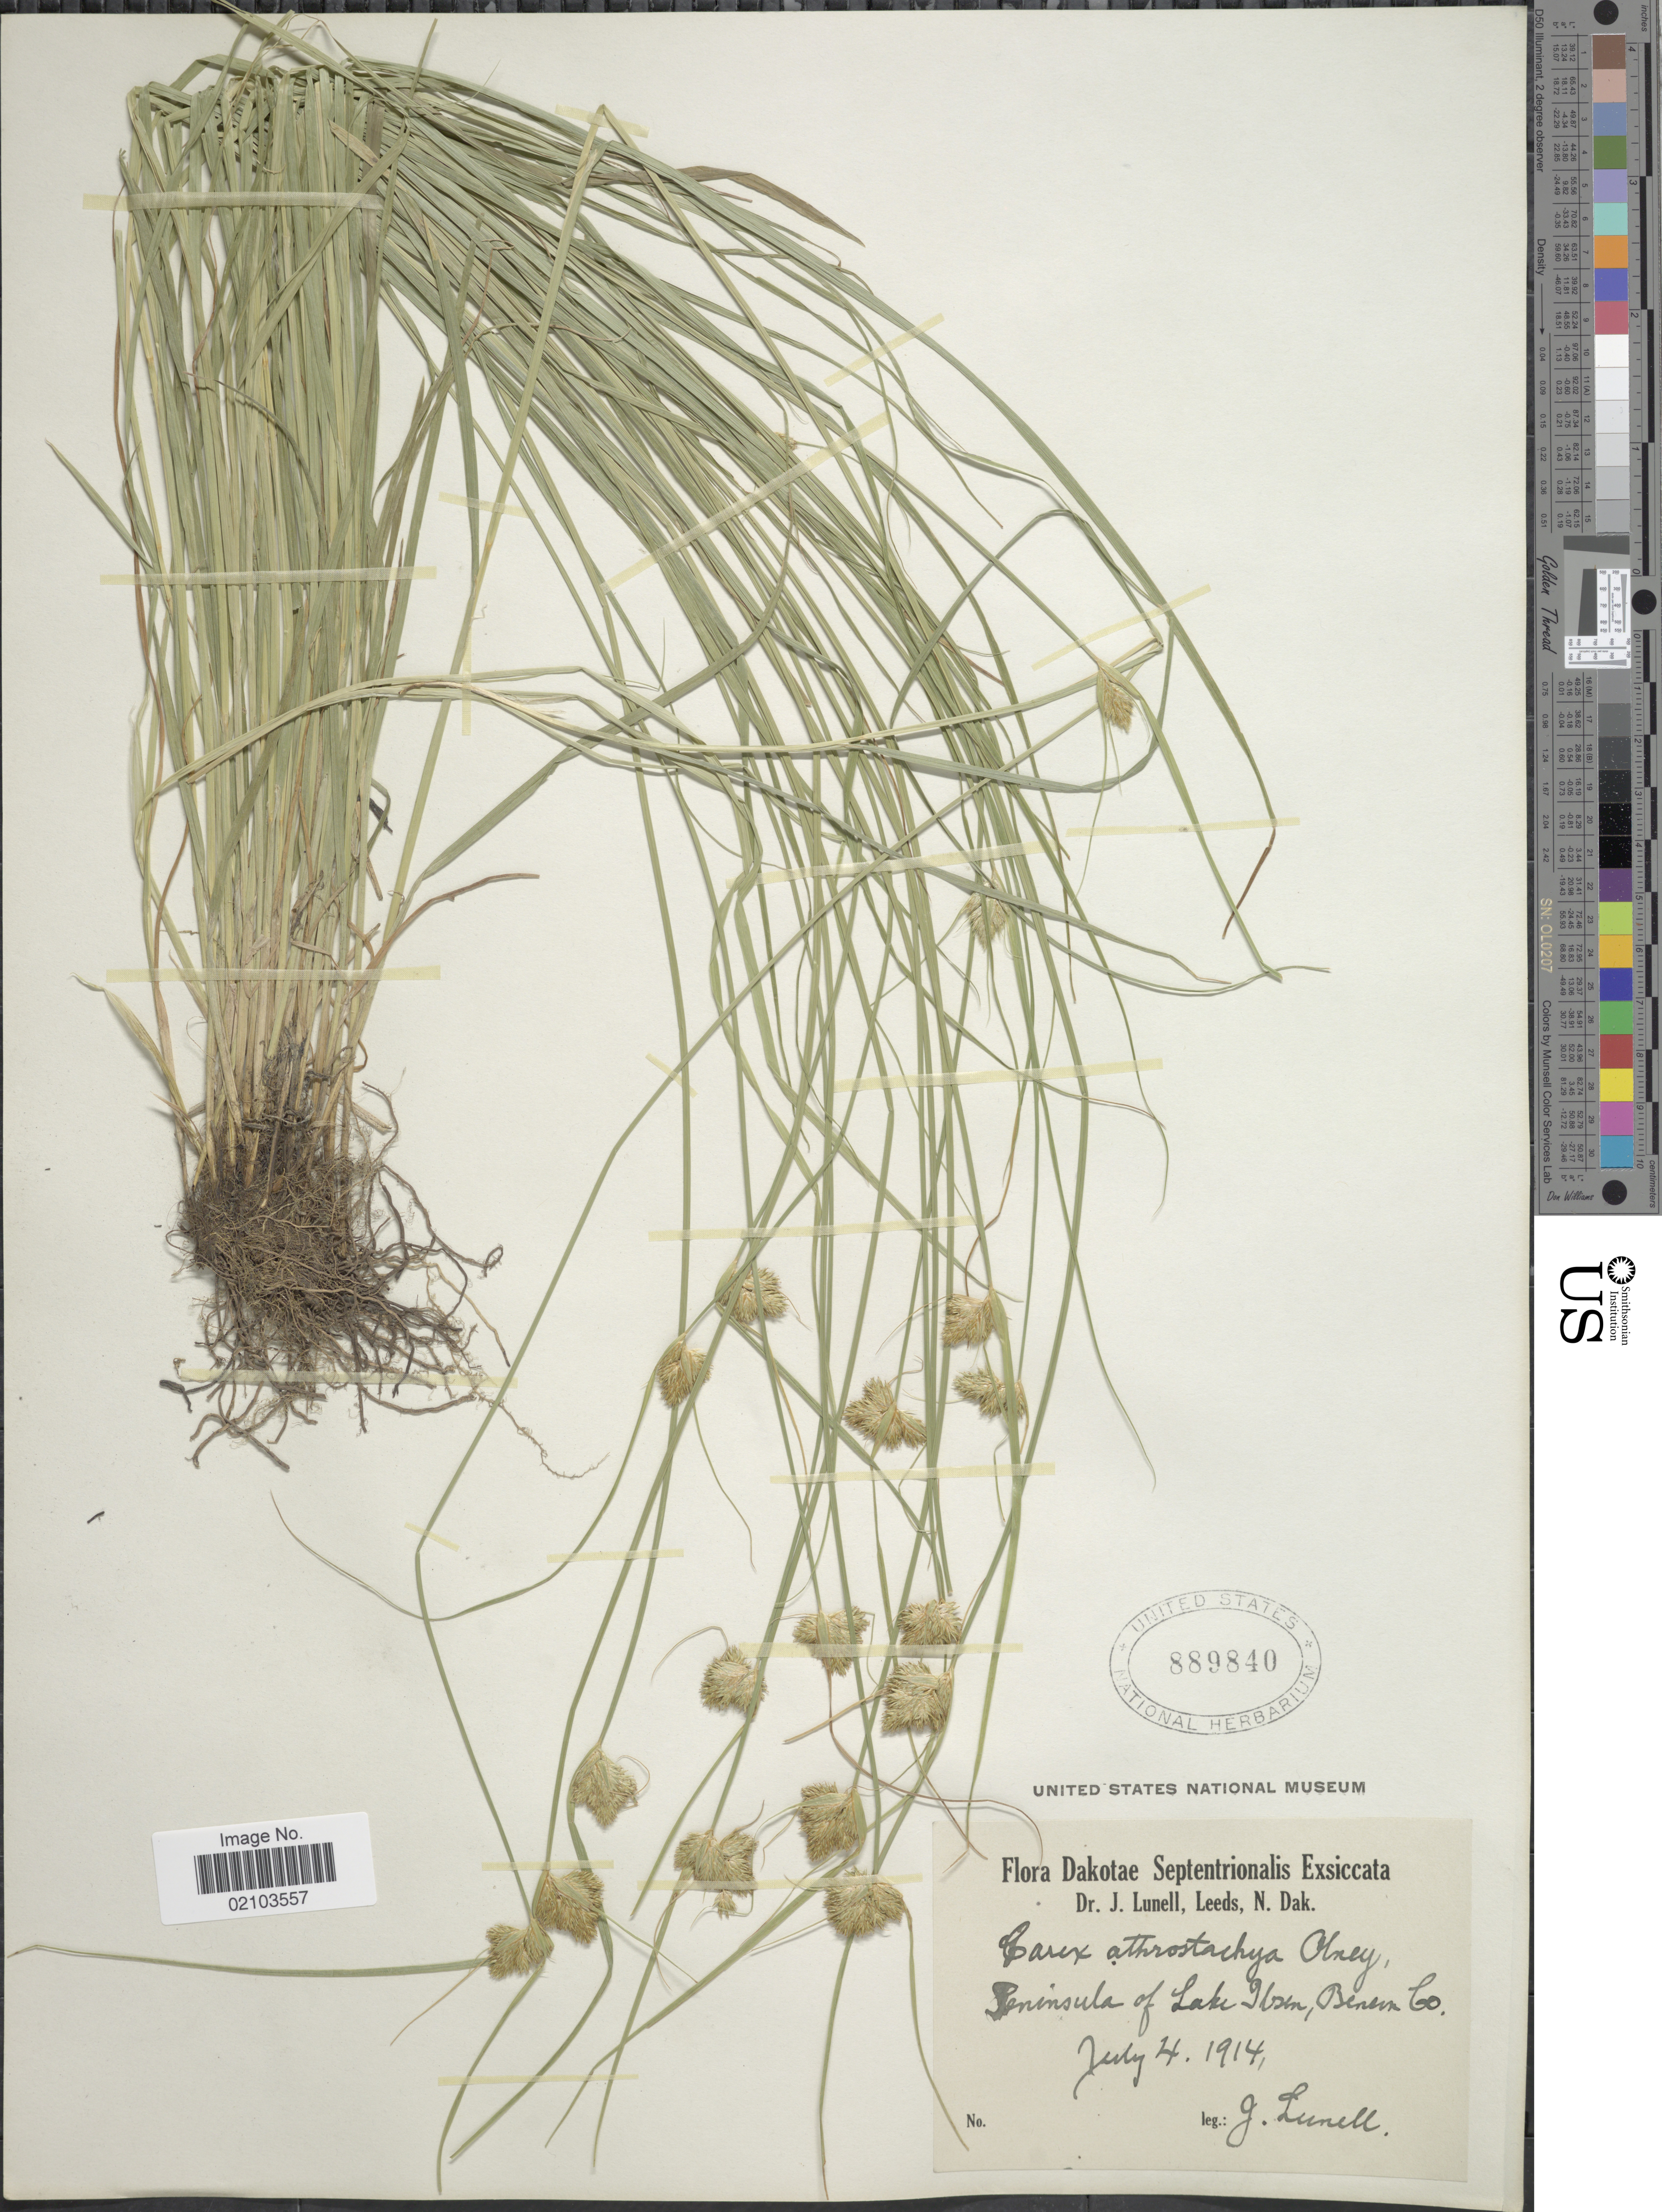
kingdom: Plantae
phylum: Tracheophyta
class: Liliopsida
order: Poales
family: Cyperaceae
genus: Carex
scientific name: Carex athrostachya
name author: Olney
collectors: J. Lunell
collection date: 1914-07-04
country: United States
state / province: North Dakota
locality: Peninsula of Lake Ibsen, Benson Co.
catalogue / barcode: US 889840